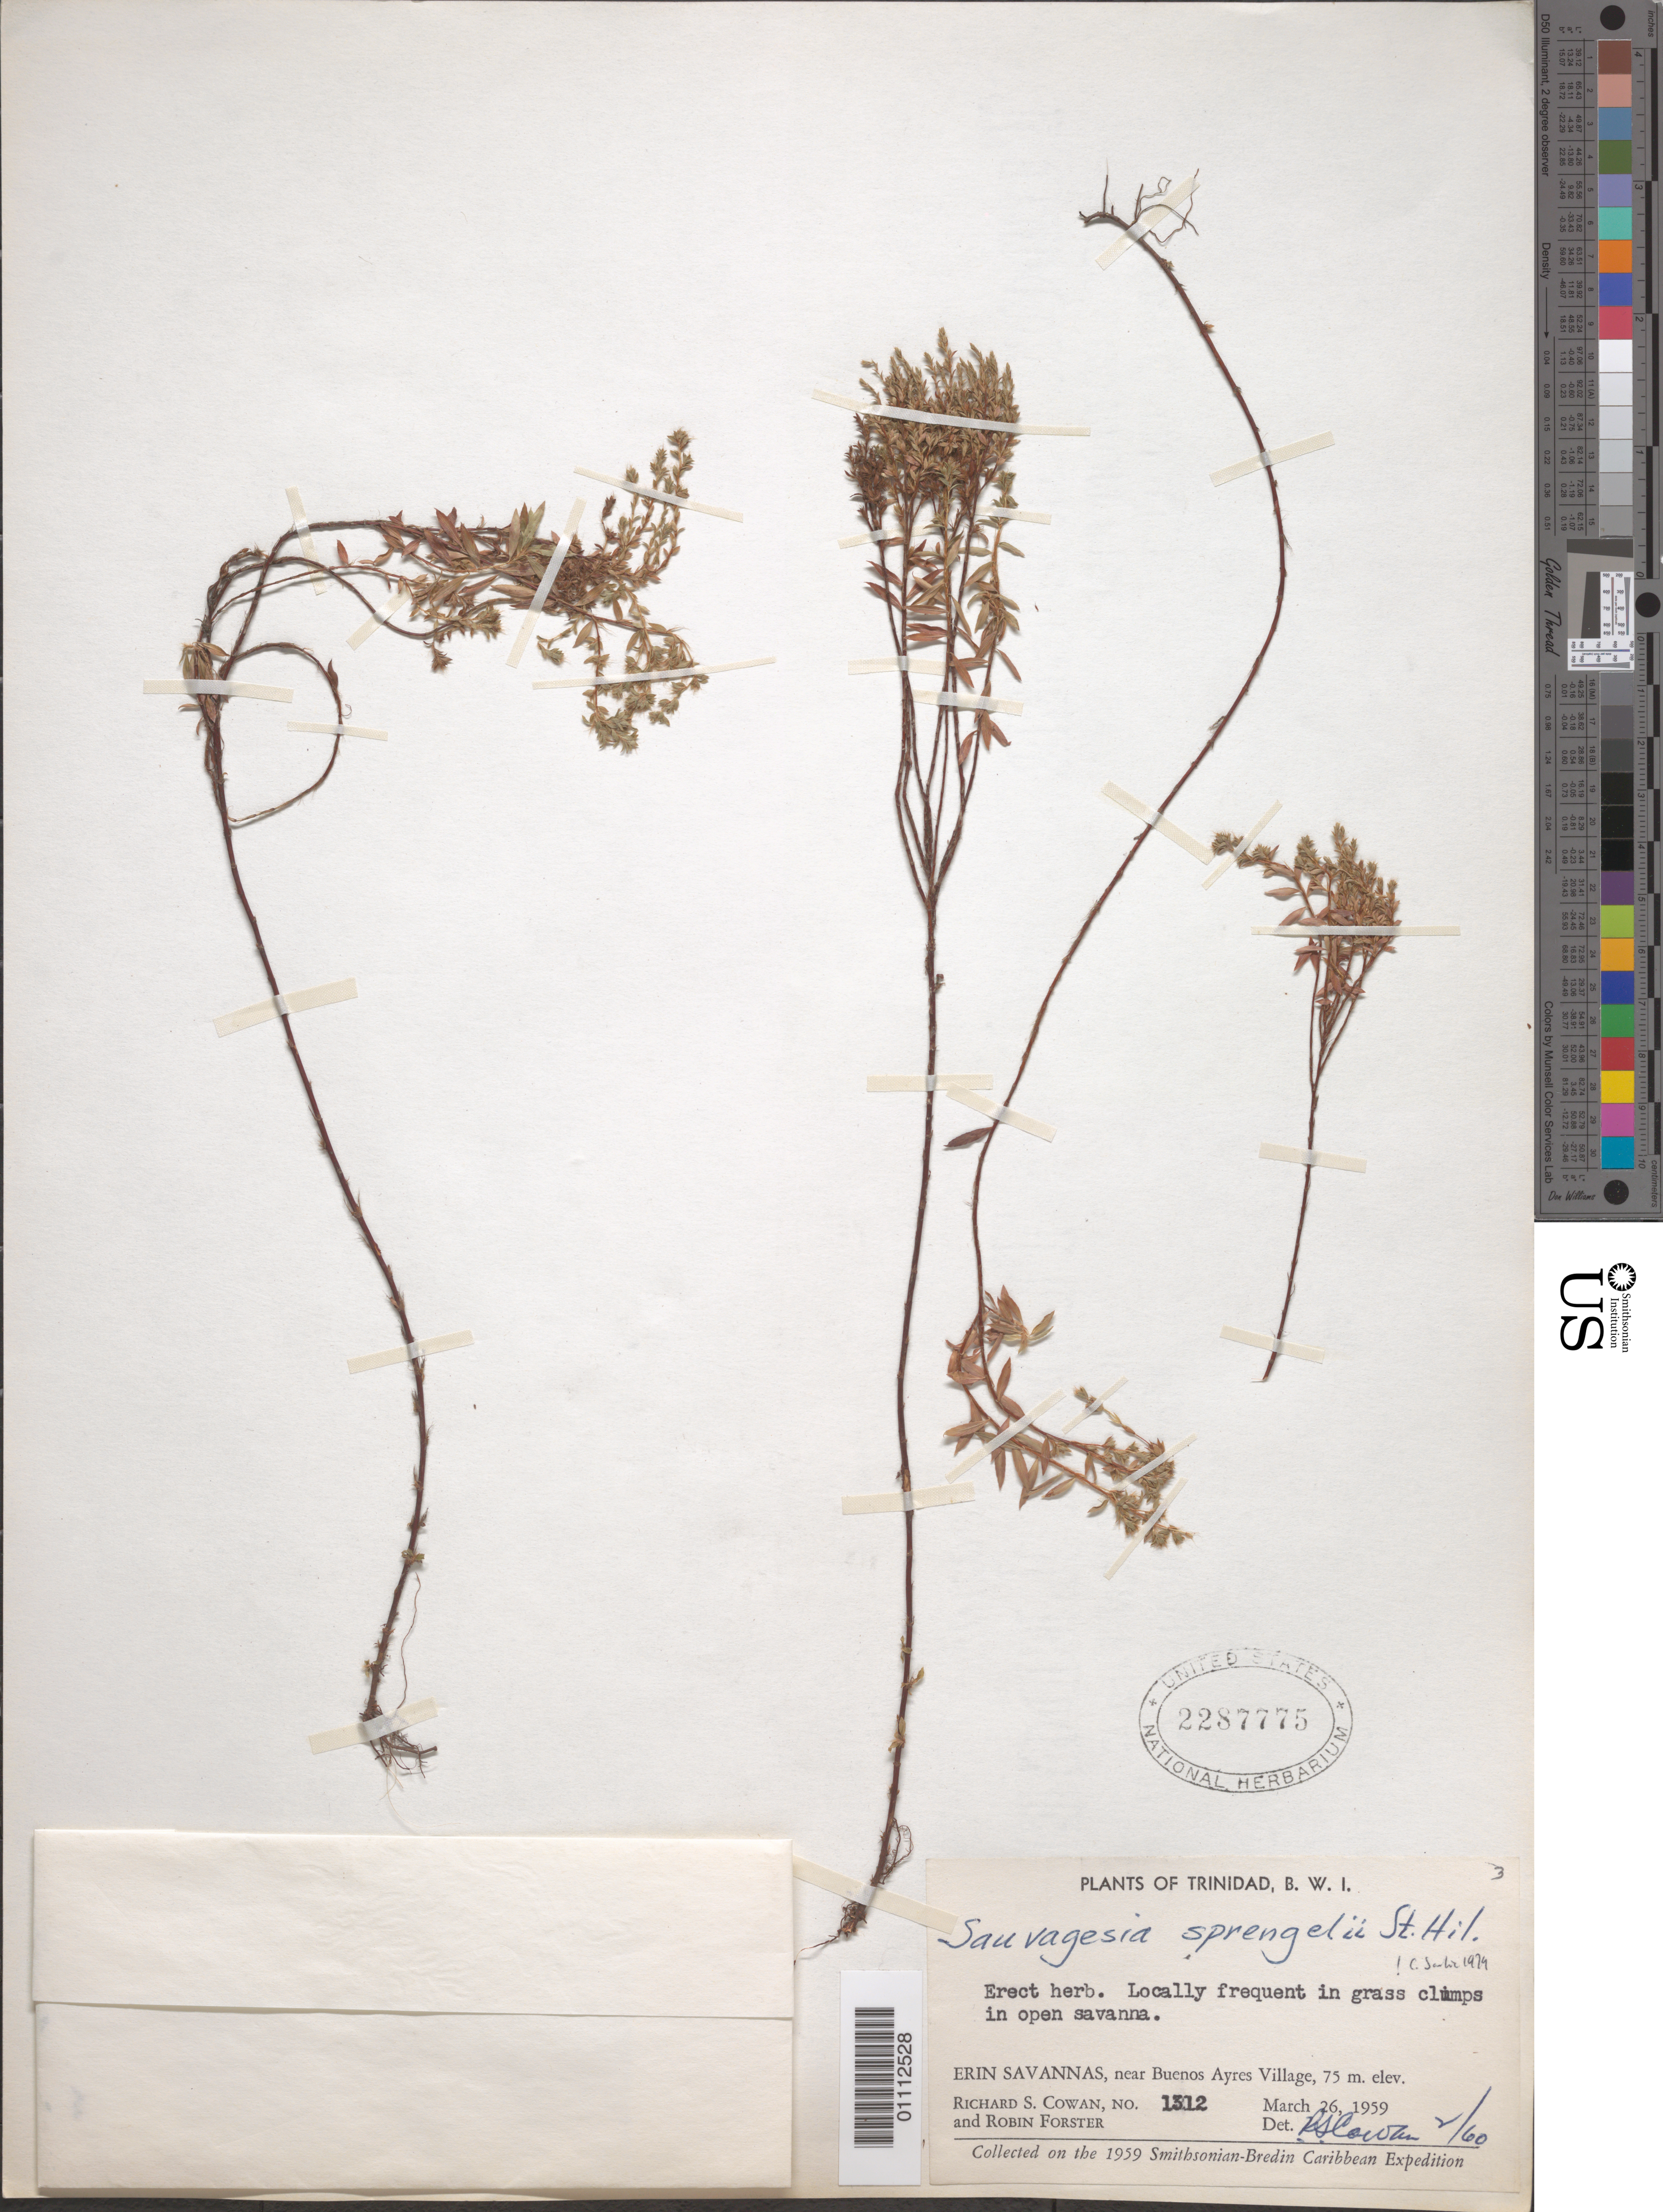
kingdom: Plantae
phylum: Tracheophyta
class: Magnoliopsida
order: Malpighiales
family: Ochnaceae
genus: Sauvagesia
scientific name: Sauvagesia sprengelii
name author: A. St.-Hil.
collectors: R. S. Cowan & R. Forster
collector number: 1312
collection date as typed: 26 Mar 1959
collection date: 1959-03-26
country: Trinidad and Tobago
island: Trinidad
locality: Erin Savanna, near Buenos Ayres Village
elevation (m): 75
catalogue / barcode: US 2287775